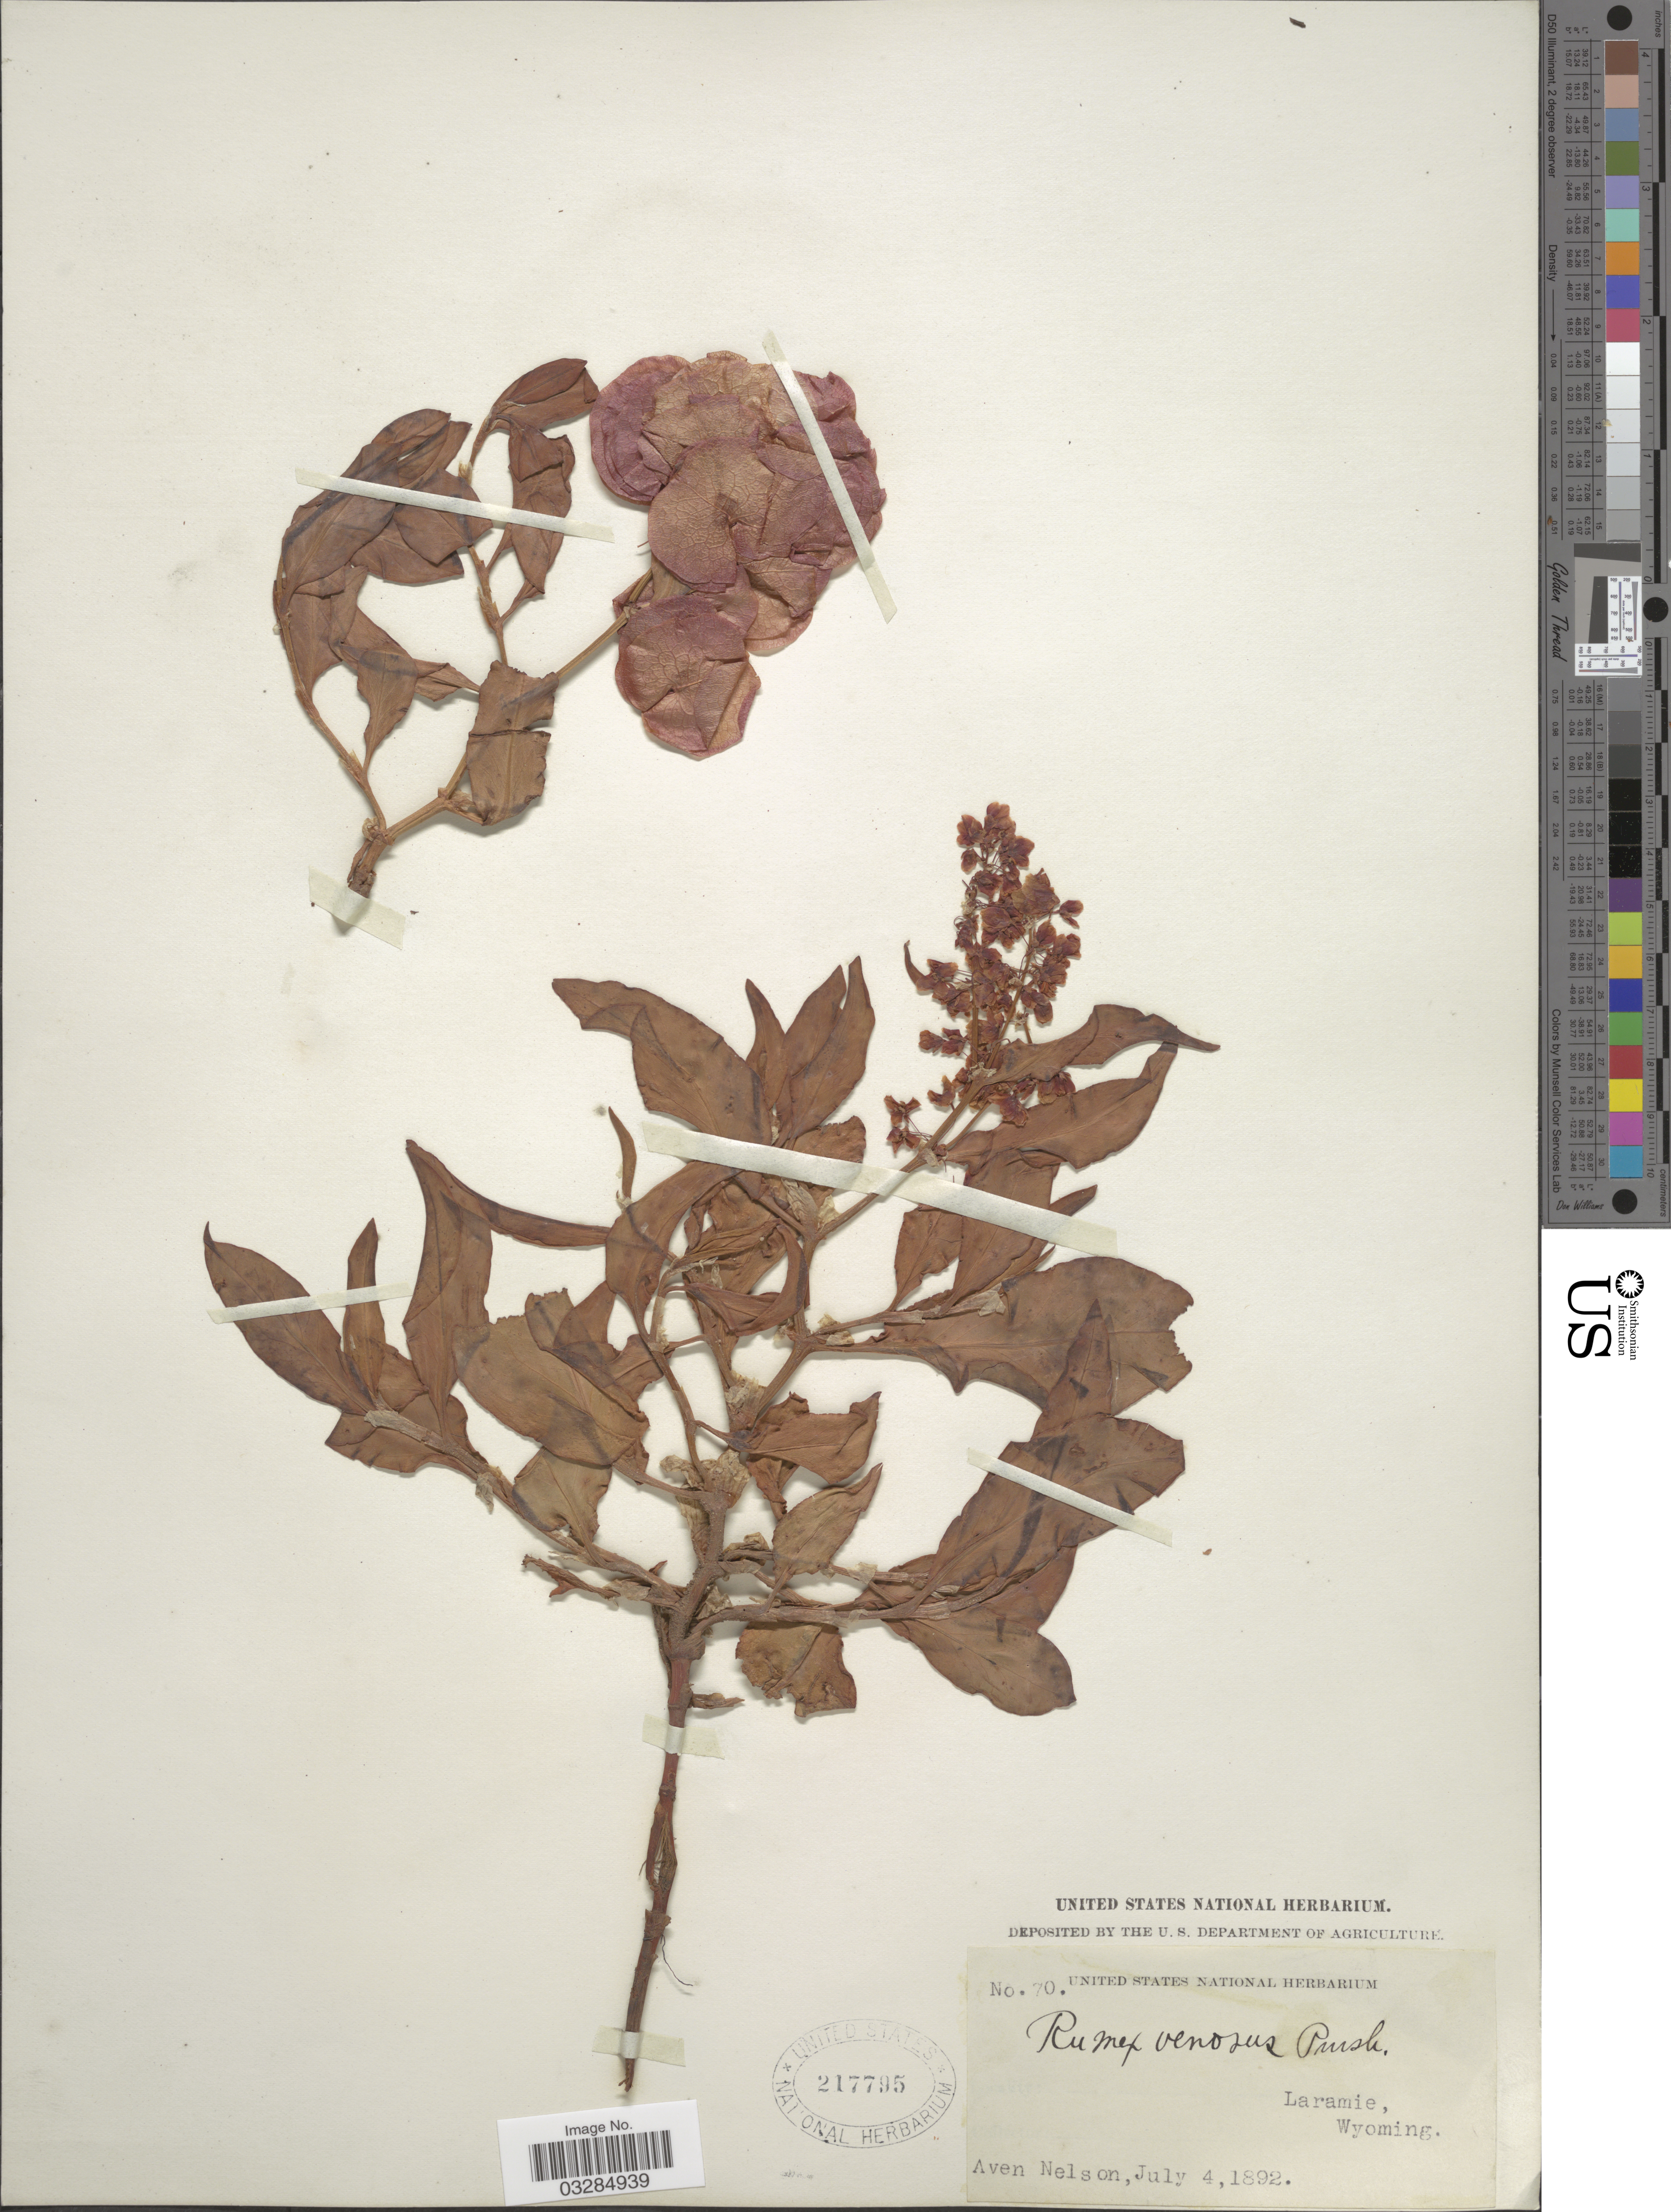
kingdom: Plantae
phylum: Tracheophyta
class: Magnoliopsida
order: Caryophyllales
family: Polygonaceae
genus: Rumex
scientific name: Rumex venosus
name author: Pursh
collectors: A. Nelson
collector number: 70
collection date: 1892-07-04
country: United States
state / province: Wyoming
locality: Laramie.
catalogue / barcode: US 217795